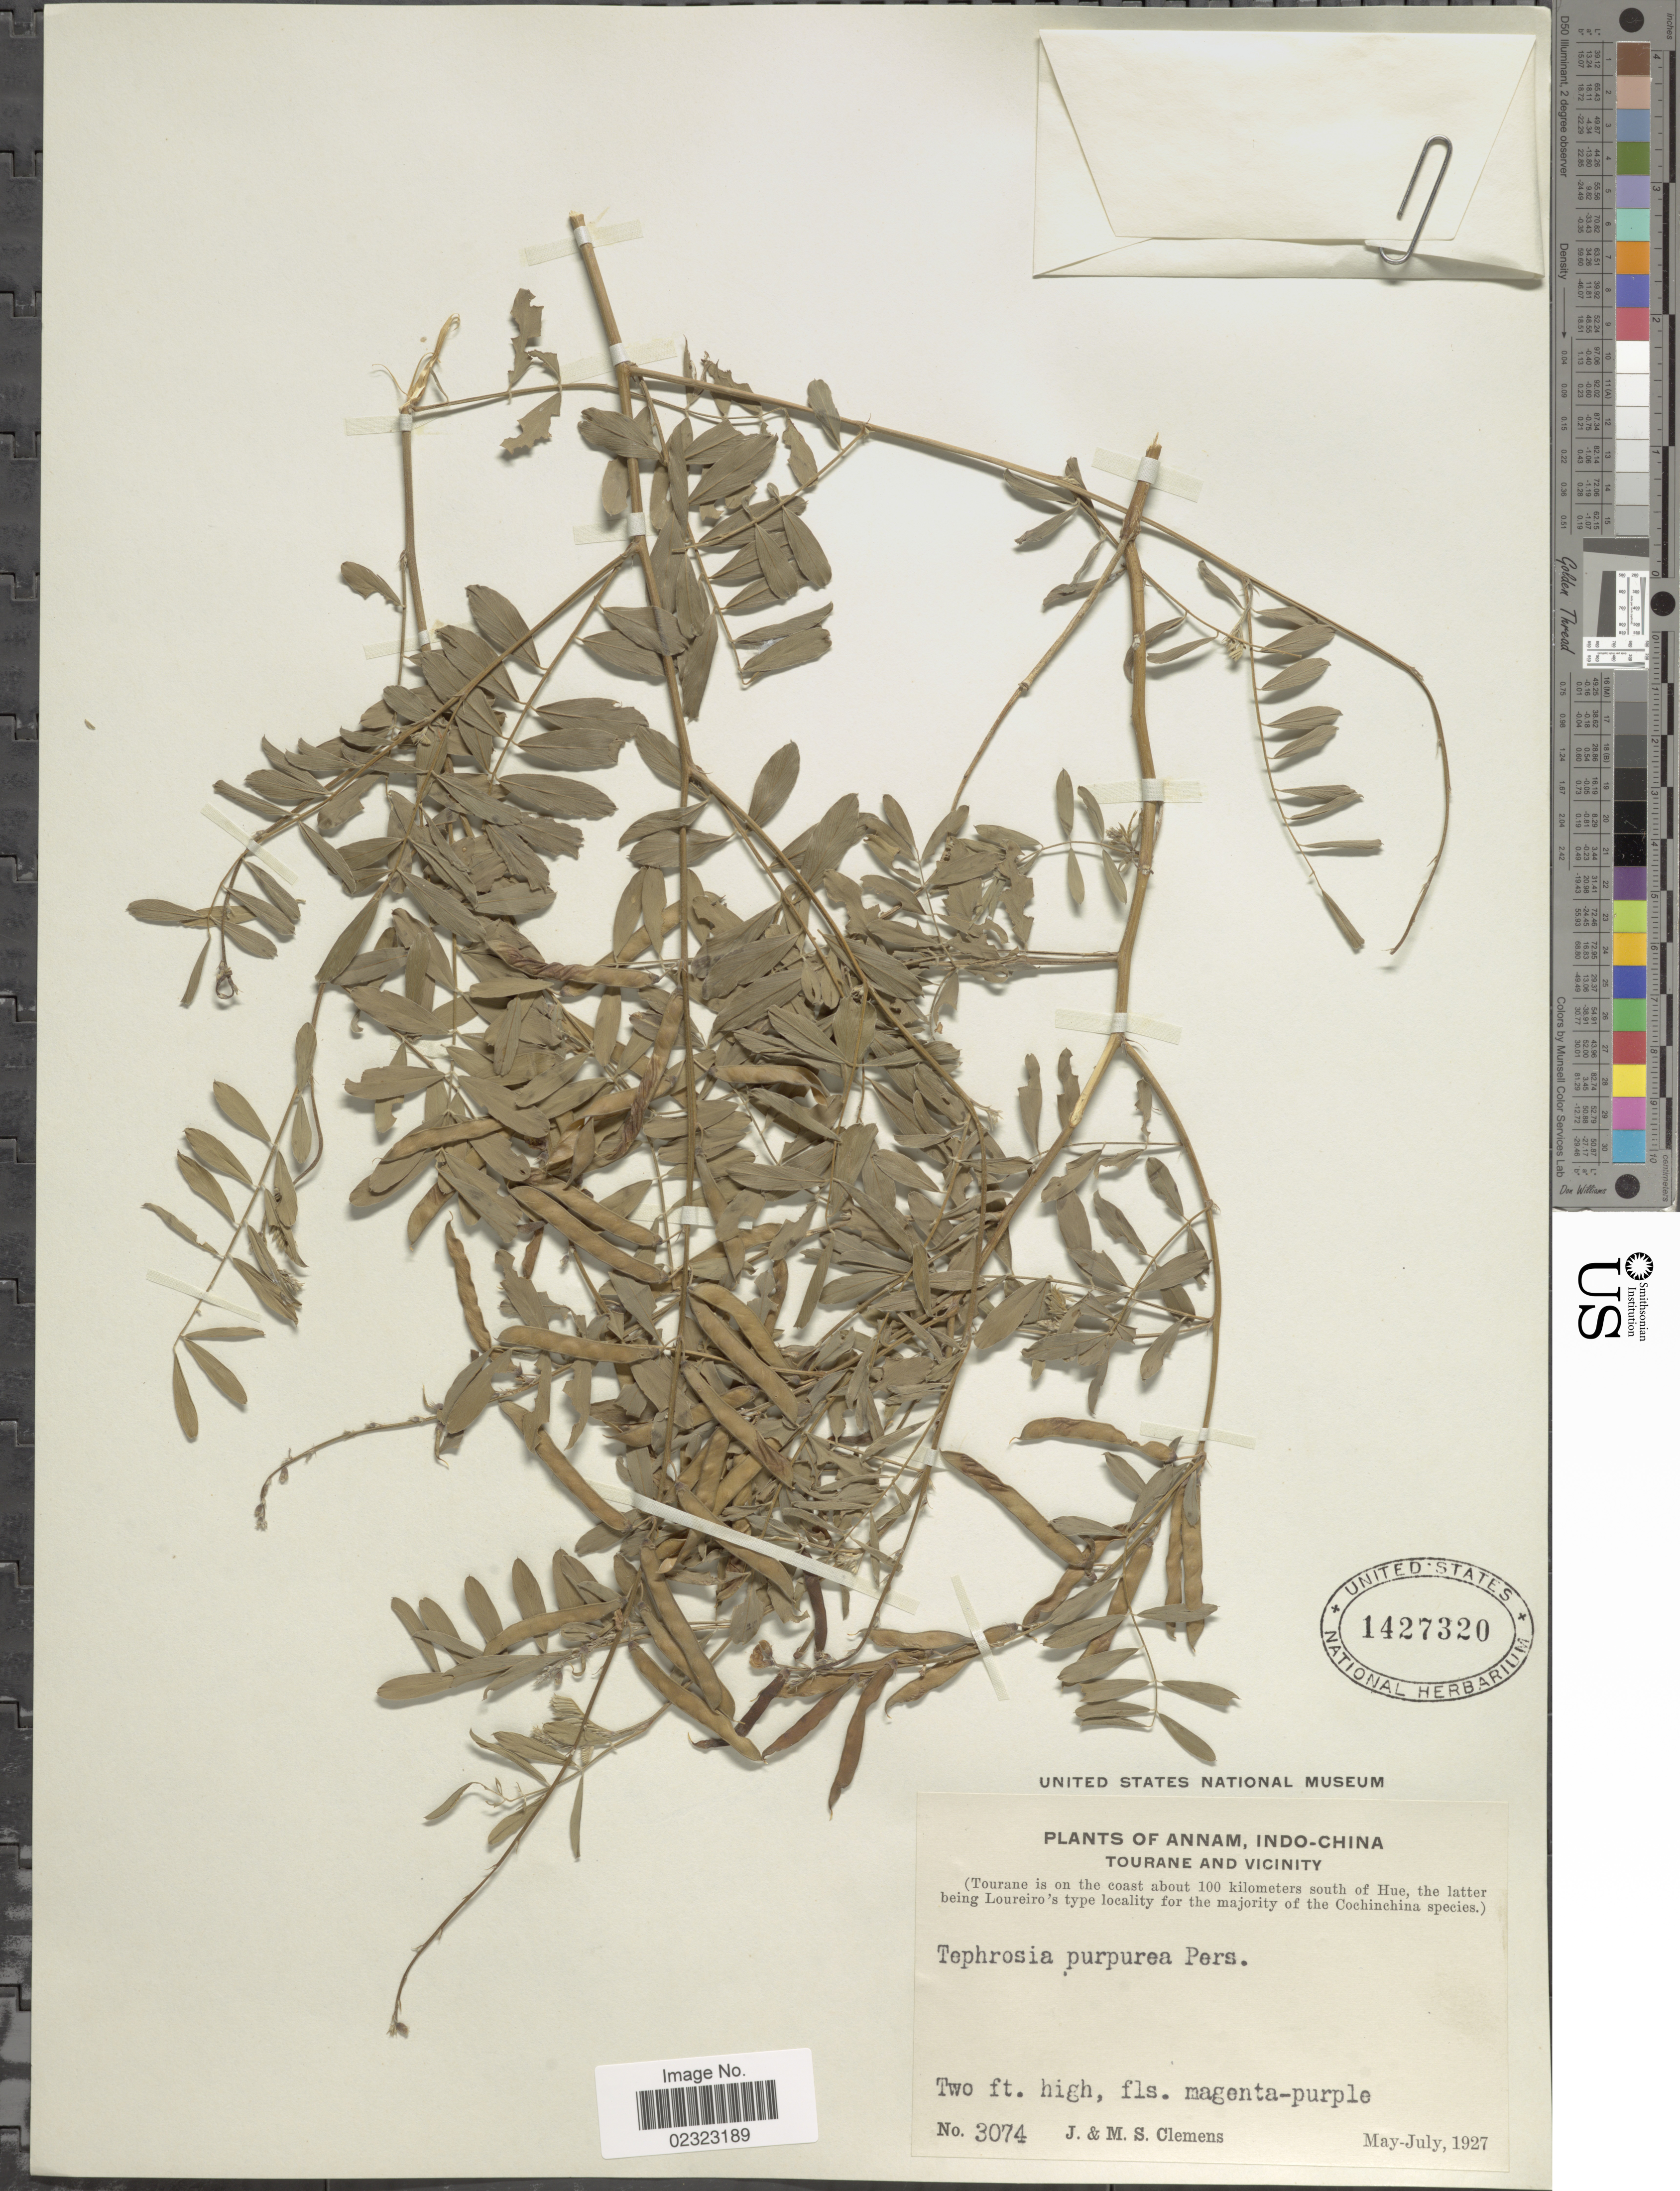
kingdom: Plantae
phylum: Tracheophyta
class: Magnoliopsida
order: Fabales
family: Fabaceae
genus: Tephrosia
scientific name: Tephrosia purpurea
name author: (L.) Pers.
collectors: J. Clemens & M. S. Clemens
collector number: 3074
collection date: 1927-05/1927-07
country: Vietnam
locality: Annam. Tourane and vicinity. (Tourane is on the coast about 100 kilometers south of Hue)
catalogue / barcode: US 1427320